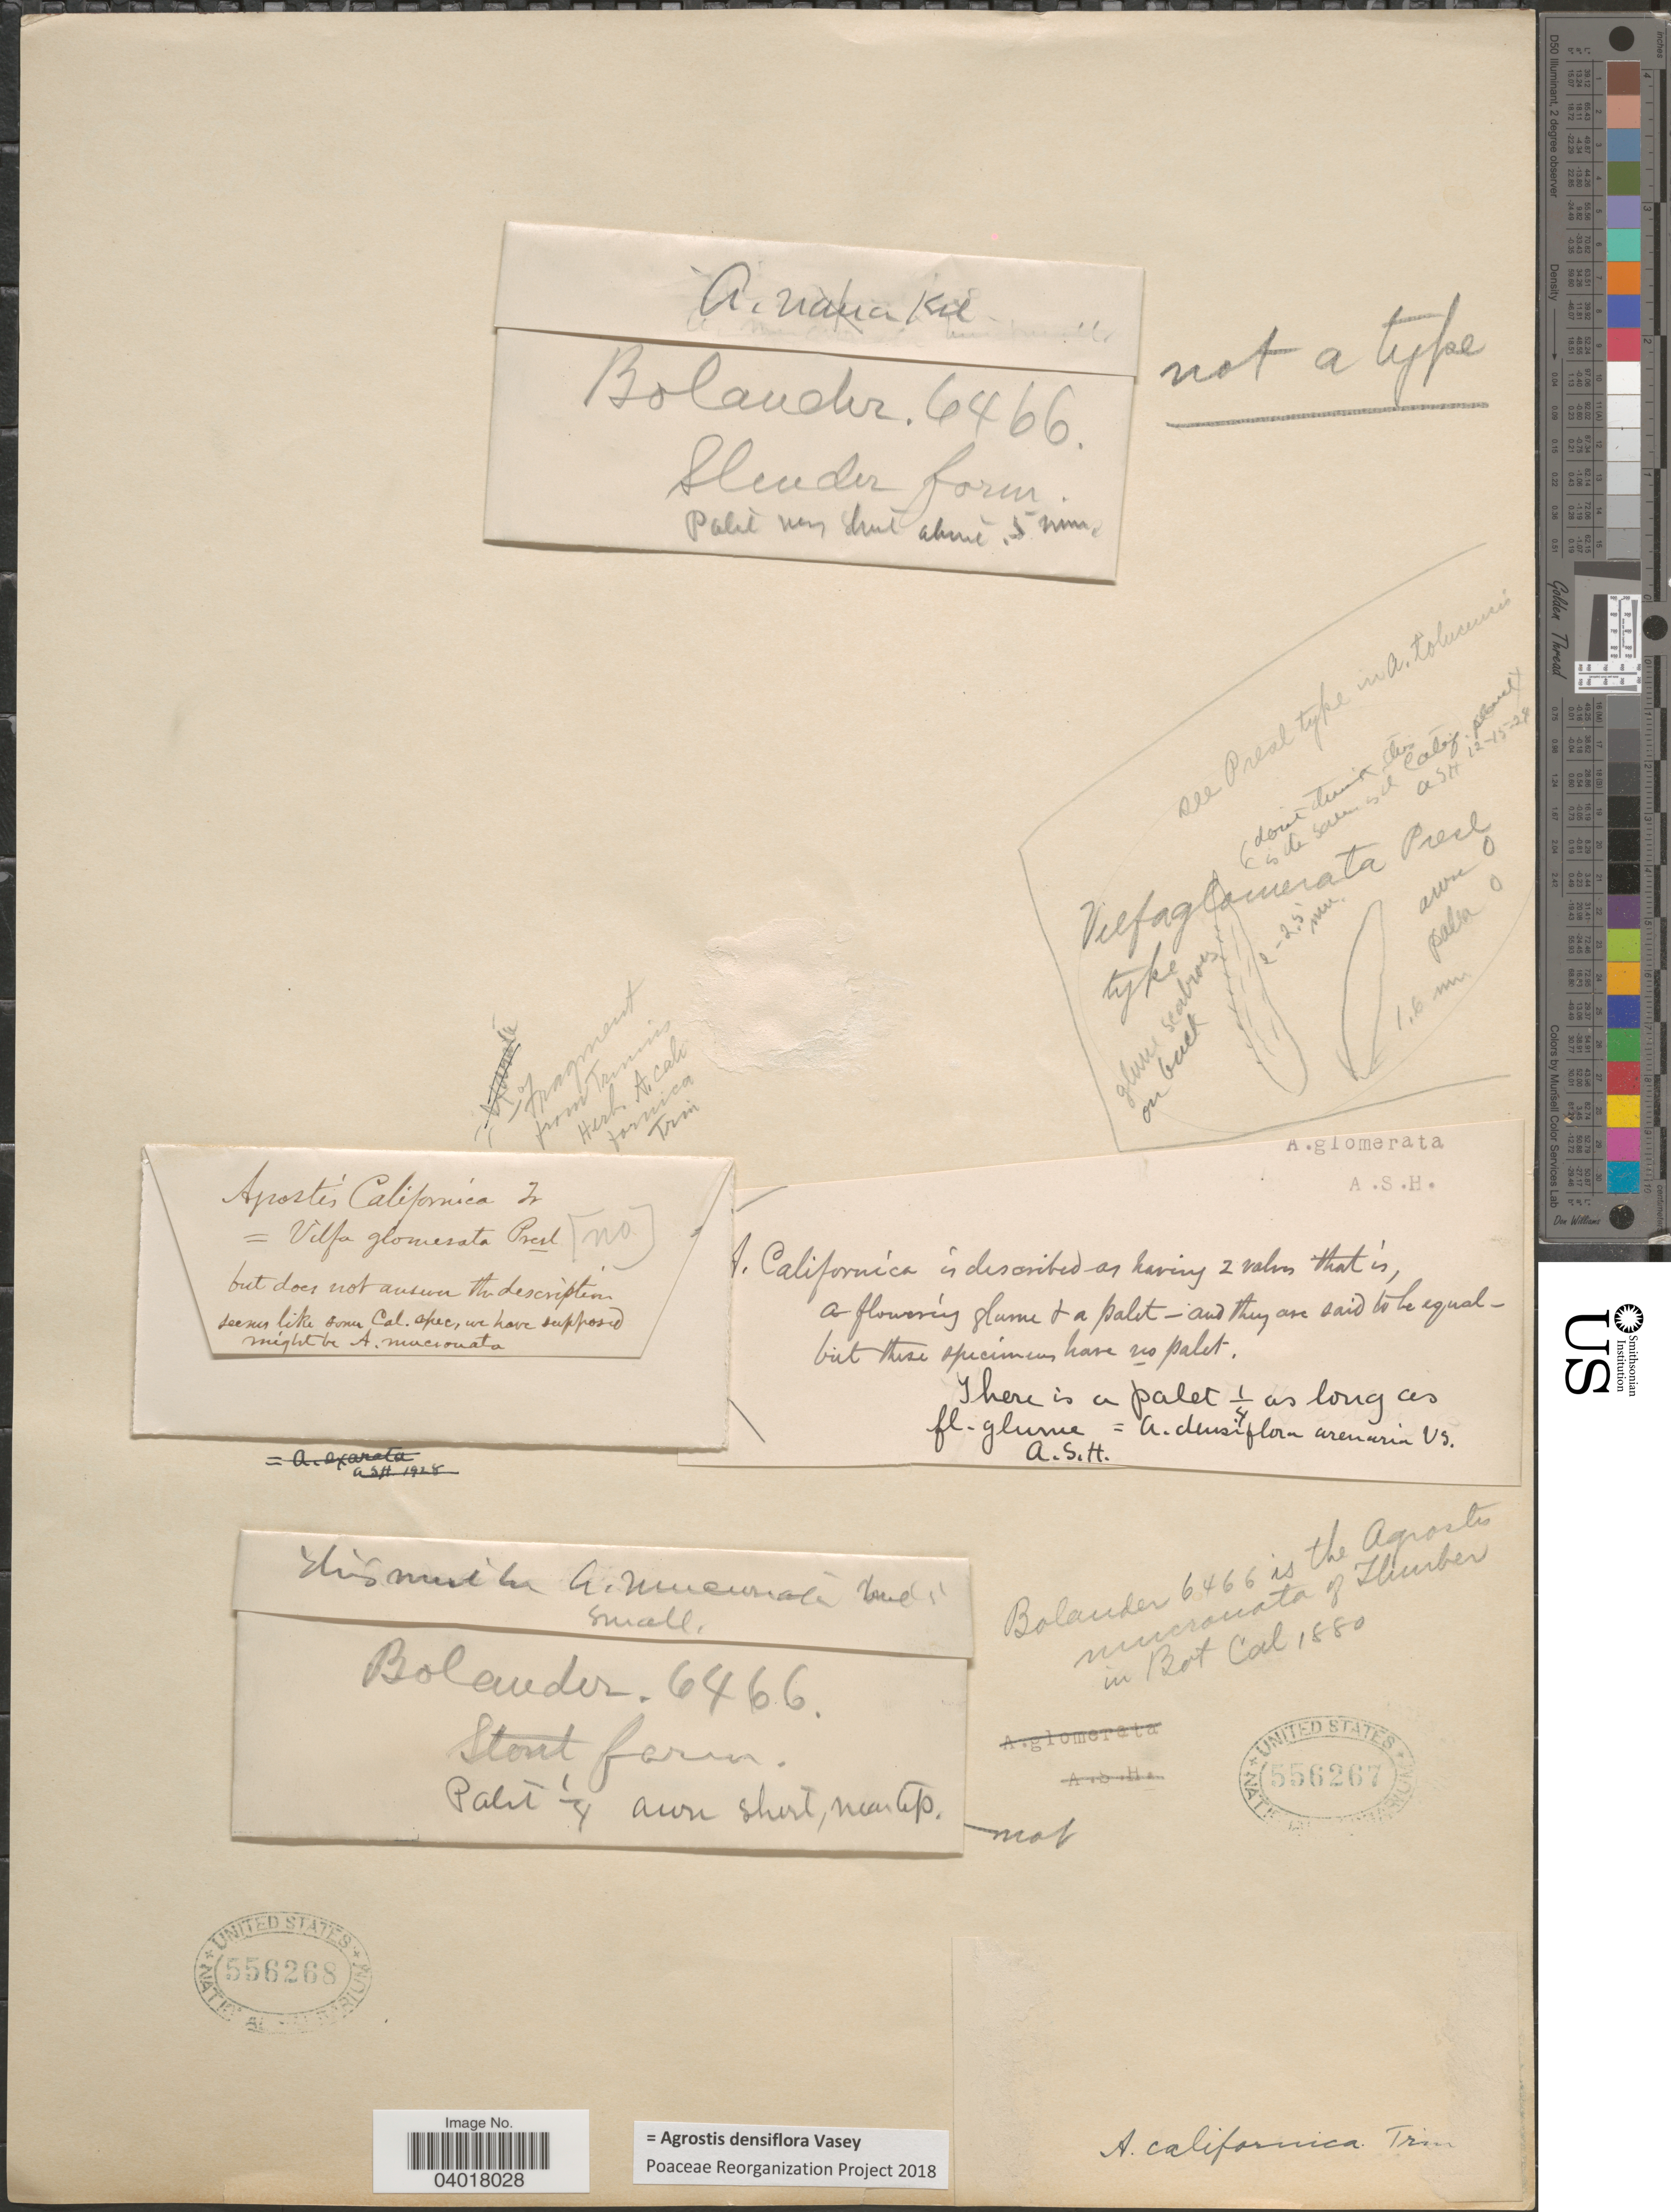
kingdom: Plantae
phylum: Tracheophyta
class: Liliopsida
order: Poales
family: Poaceae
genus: Agrostis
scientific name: Agrostis densiflora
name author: Vasey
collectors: -. Bolander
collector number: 6466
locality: Stont farm.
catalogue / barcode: US 556268